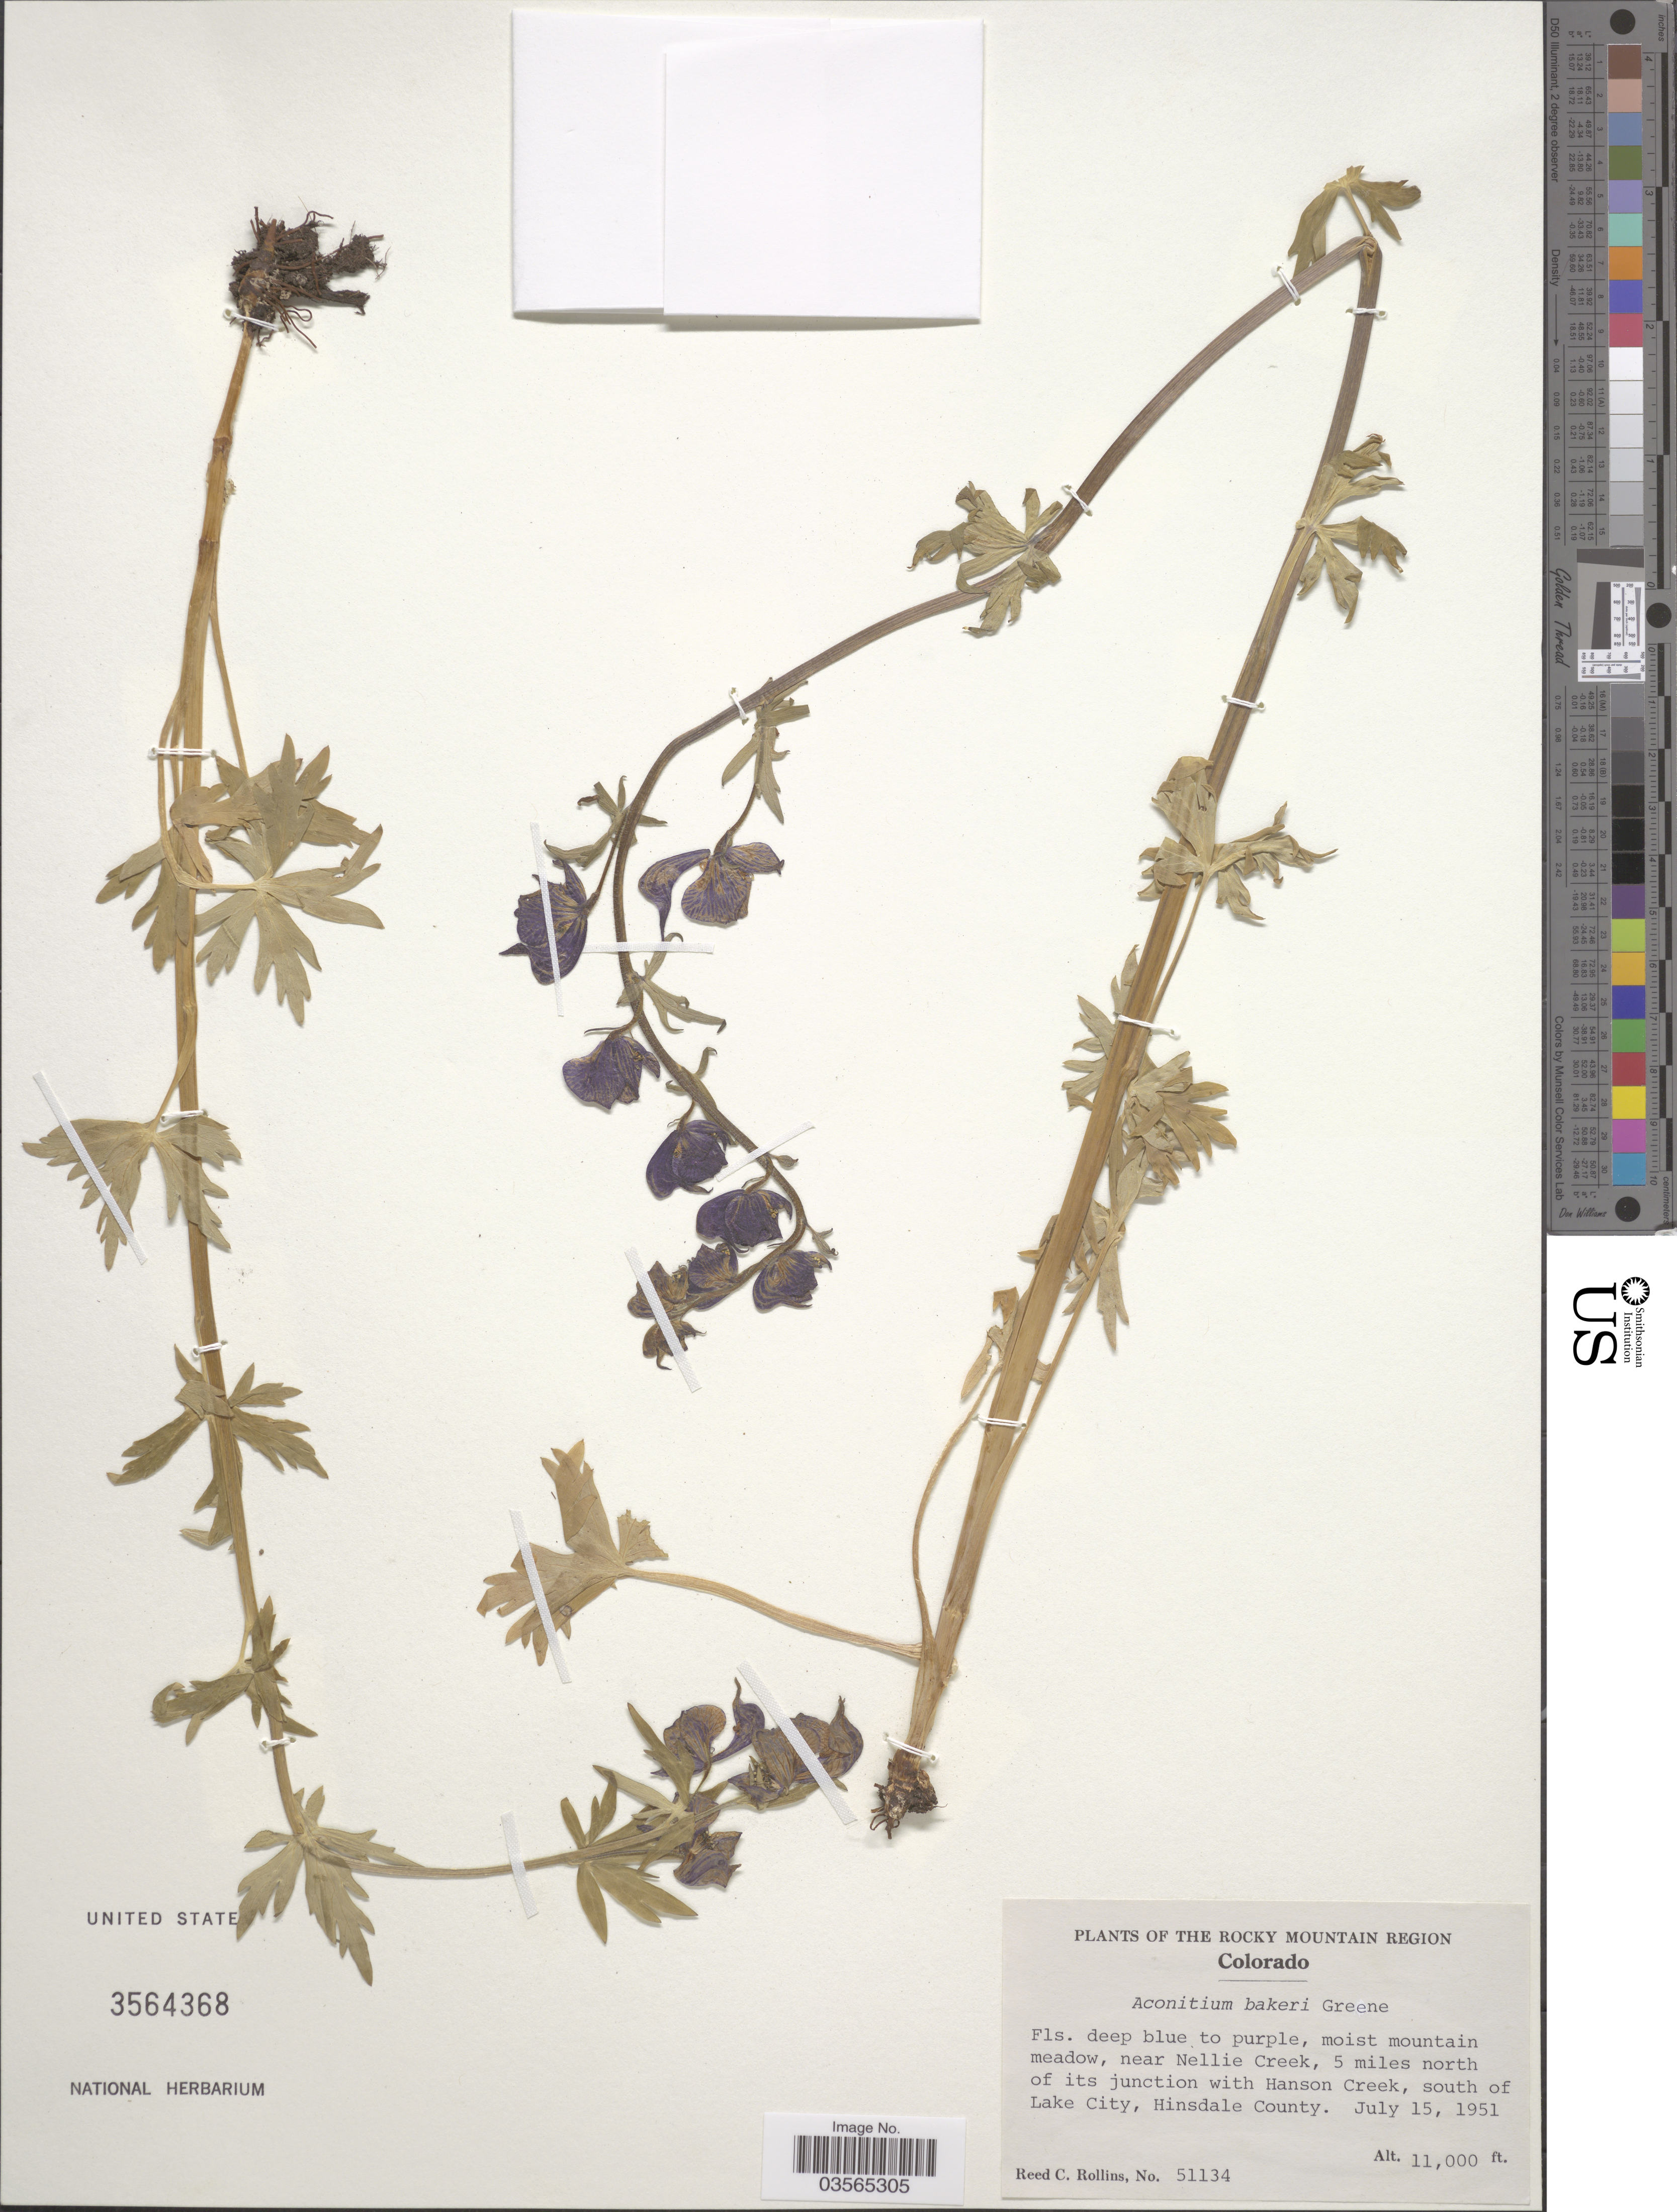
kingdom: Plantae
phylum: Tracheophyta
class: Magnoliopsida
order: Ranunculales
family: Ranunculaceae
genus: Aconitum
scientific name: Aconitum bakeri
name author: Greene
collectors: R. C. Rollins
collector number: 51134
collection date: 1951-07-15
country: United States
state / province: Colorado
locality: The Rocky Mountain Region. Near Nellie Creek, 5 miles north of its junction with Hanson Creek, south of Lake City, Hinsdale County.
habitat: moist mountain meadow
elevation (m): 3353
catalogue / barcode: US 3564368